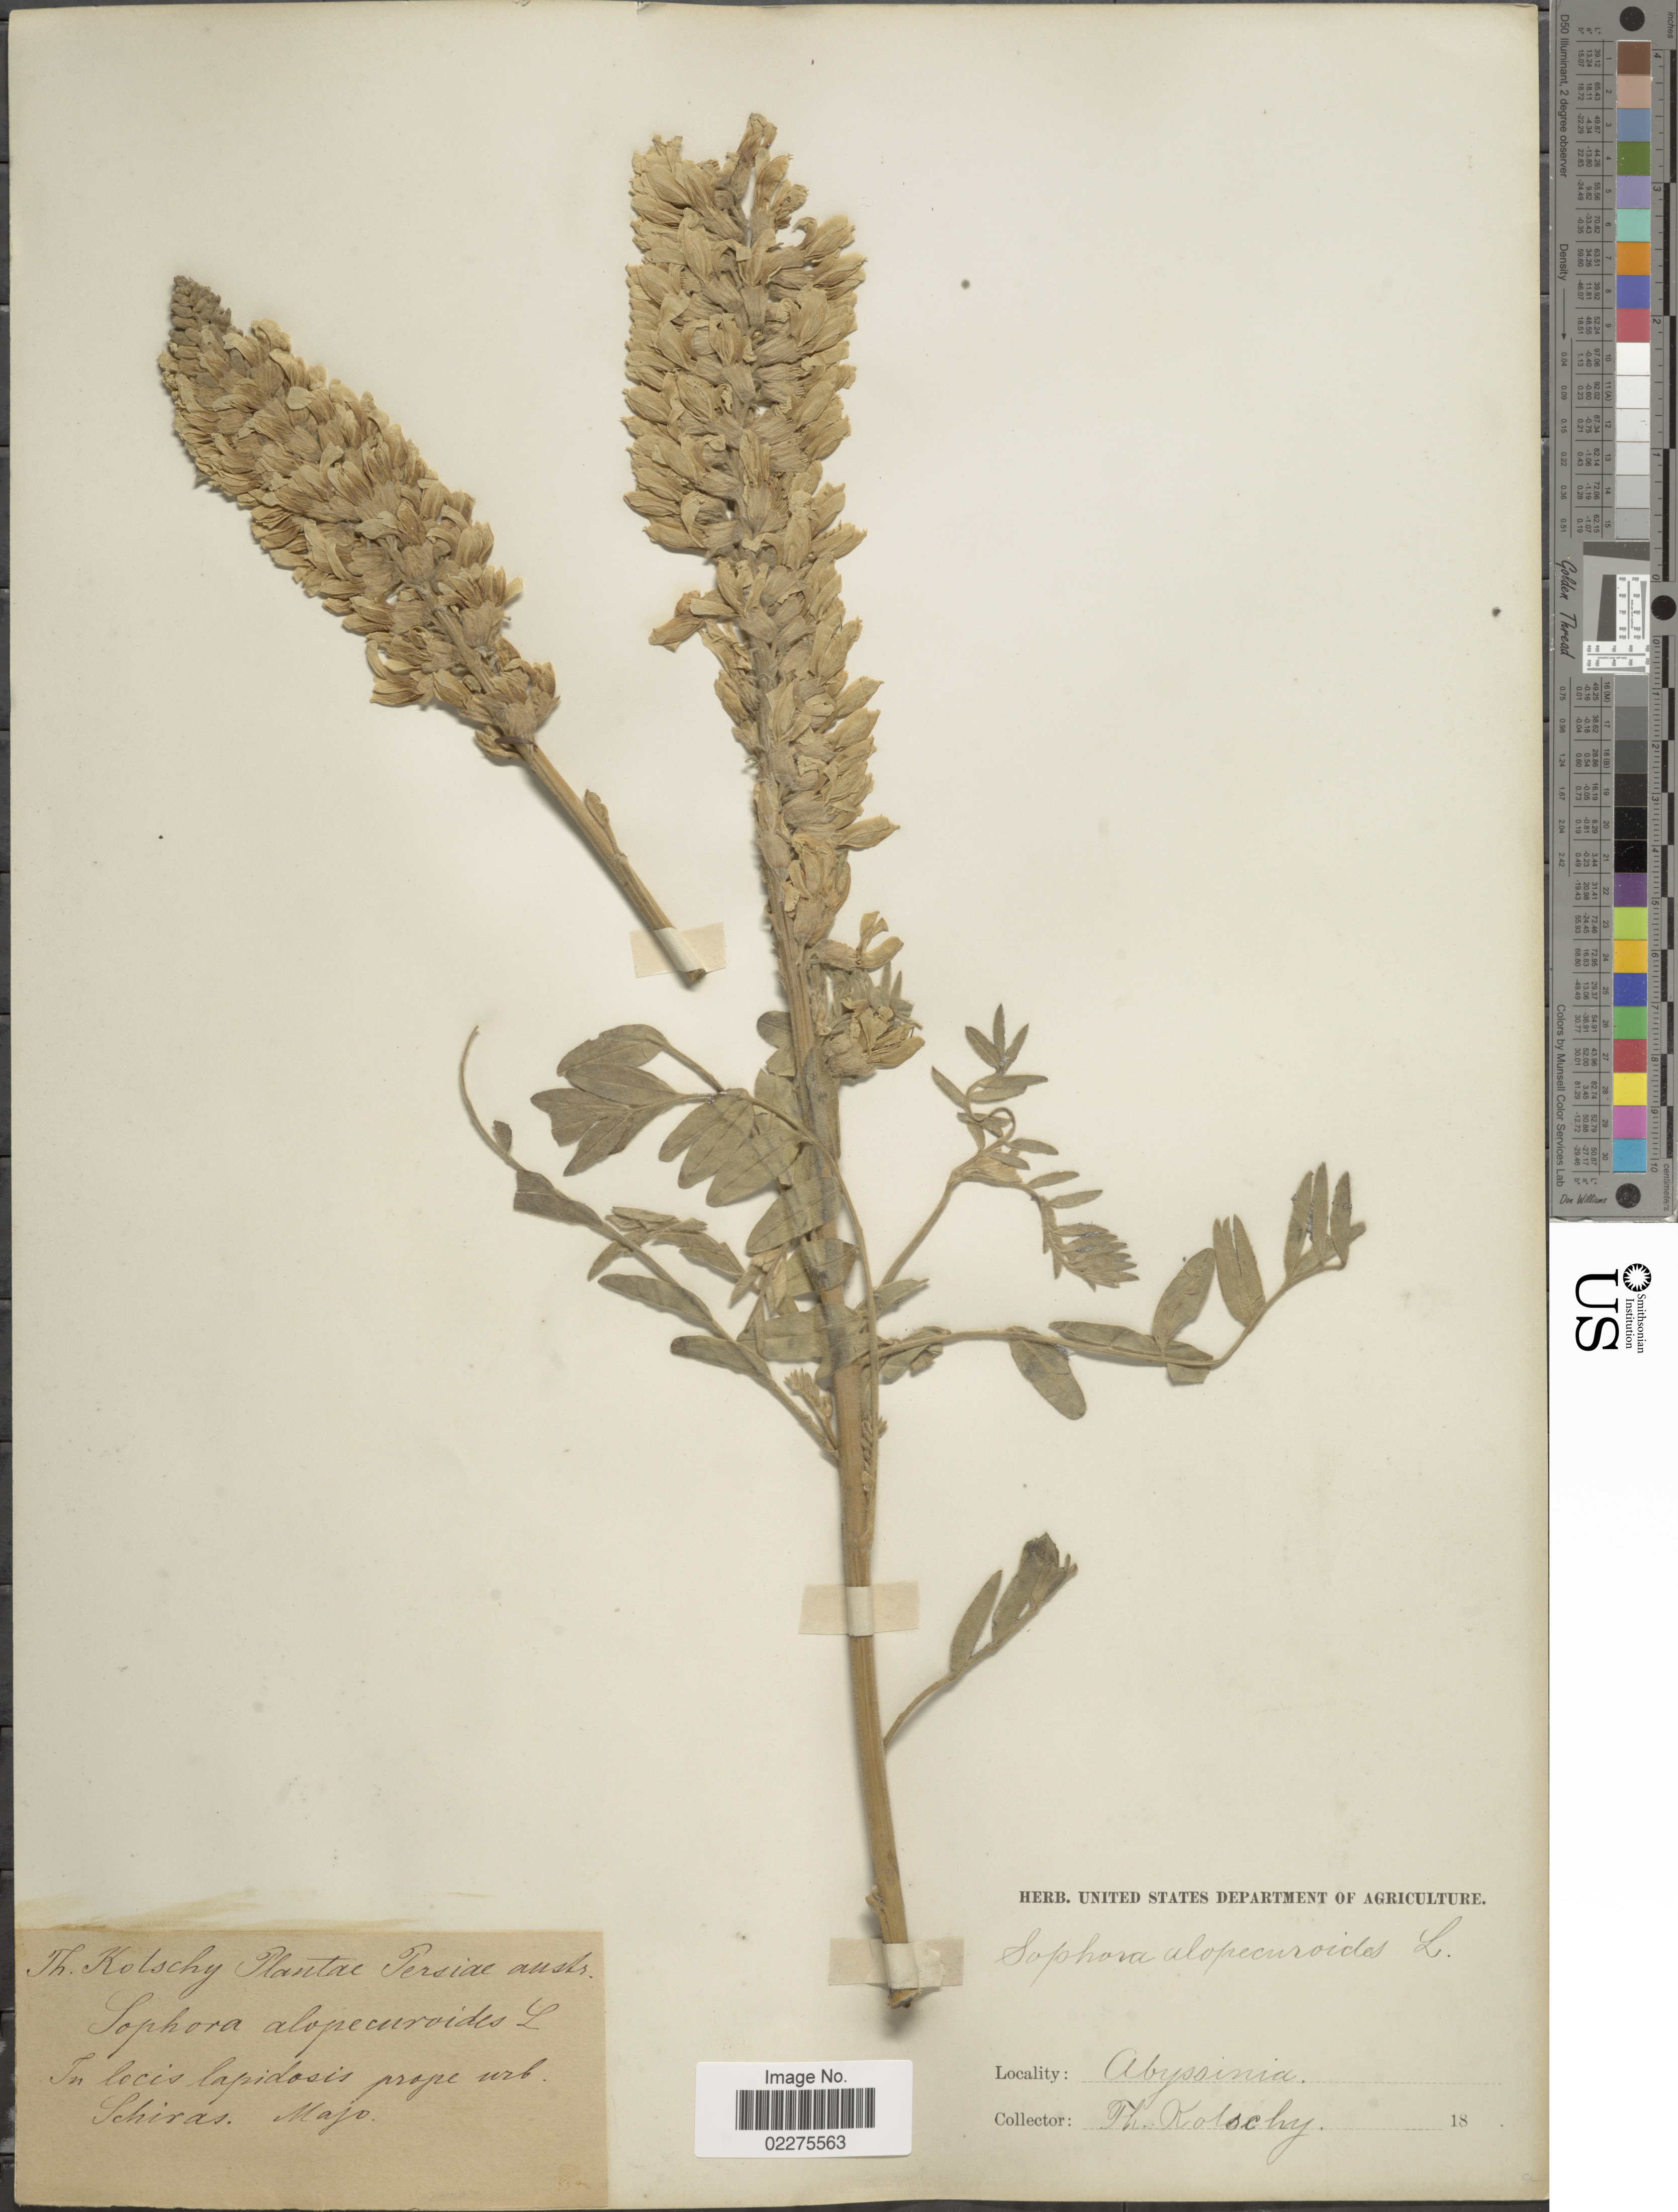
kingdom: Plantae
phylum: Tracheophyta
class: Magnoliopsida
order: Fabales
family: Fabaceae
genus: Sophora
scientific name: Sophora alopecuroides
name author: L.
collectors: K. G. Kotschy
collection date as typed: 18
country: Iran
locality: Persiae austr. Schiras. Abyssinia